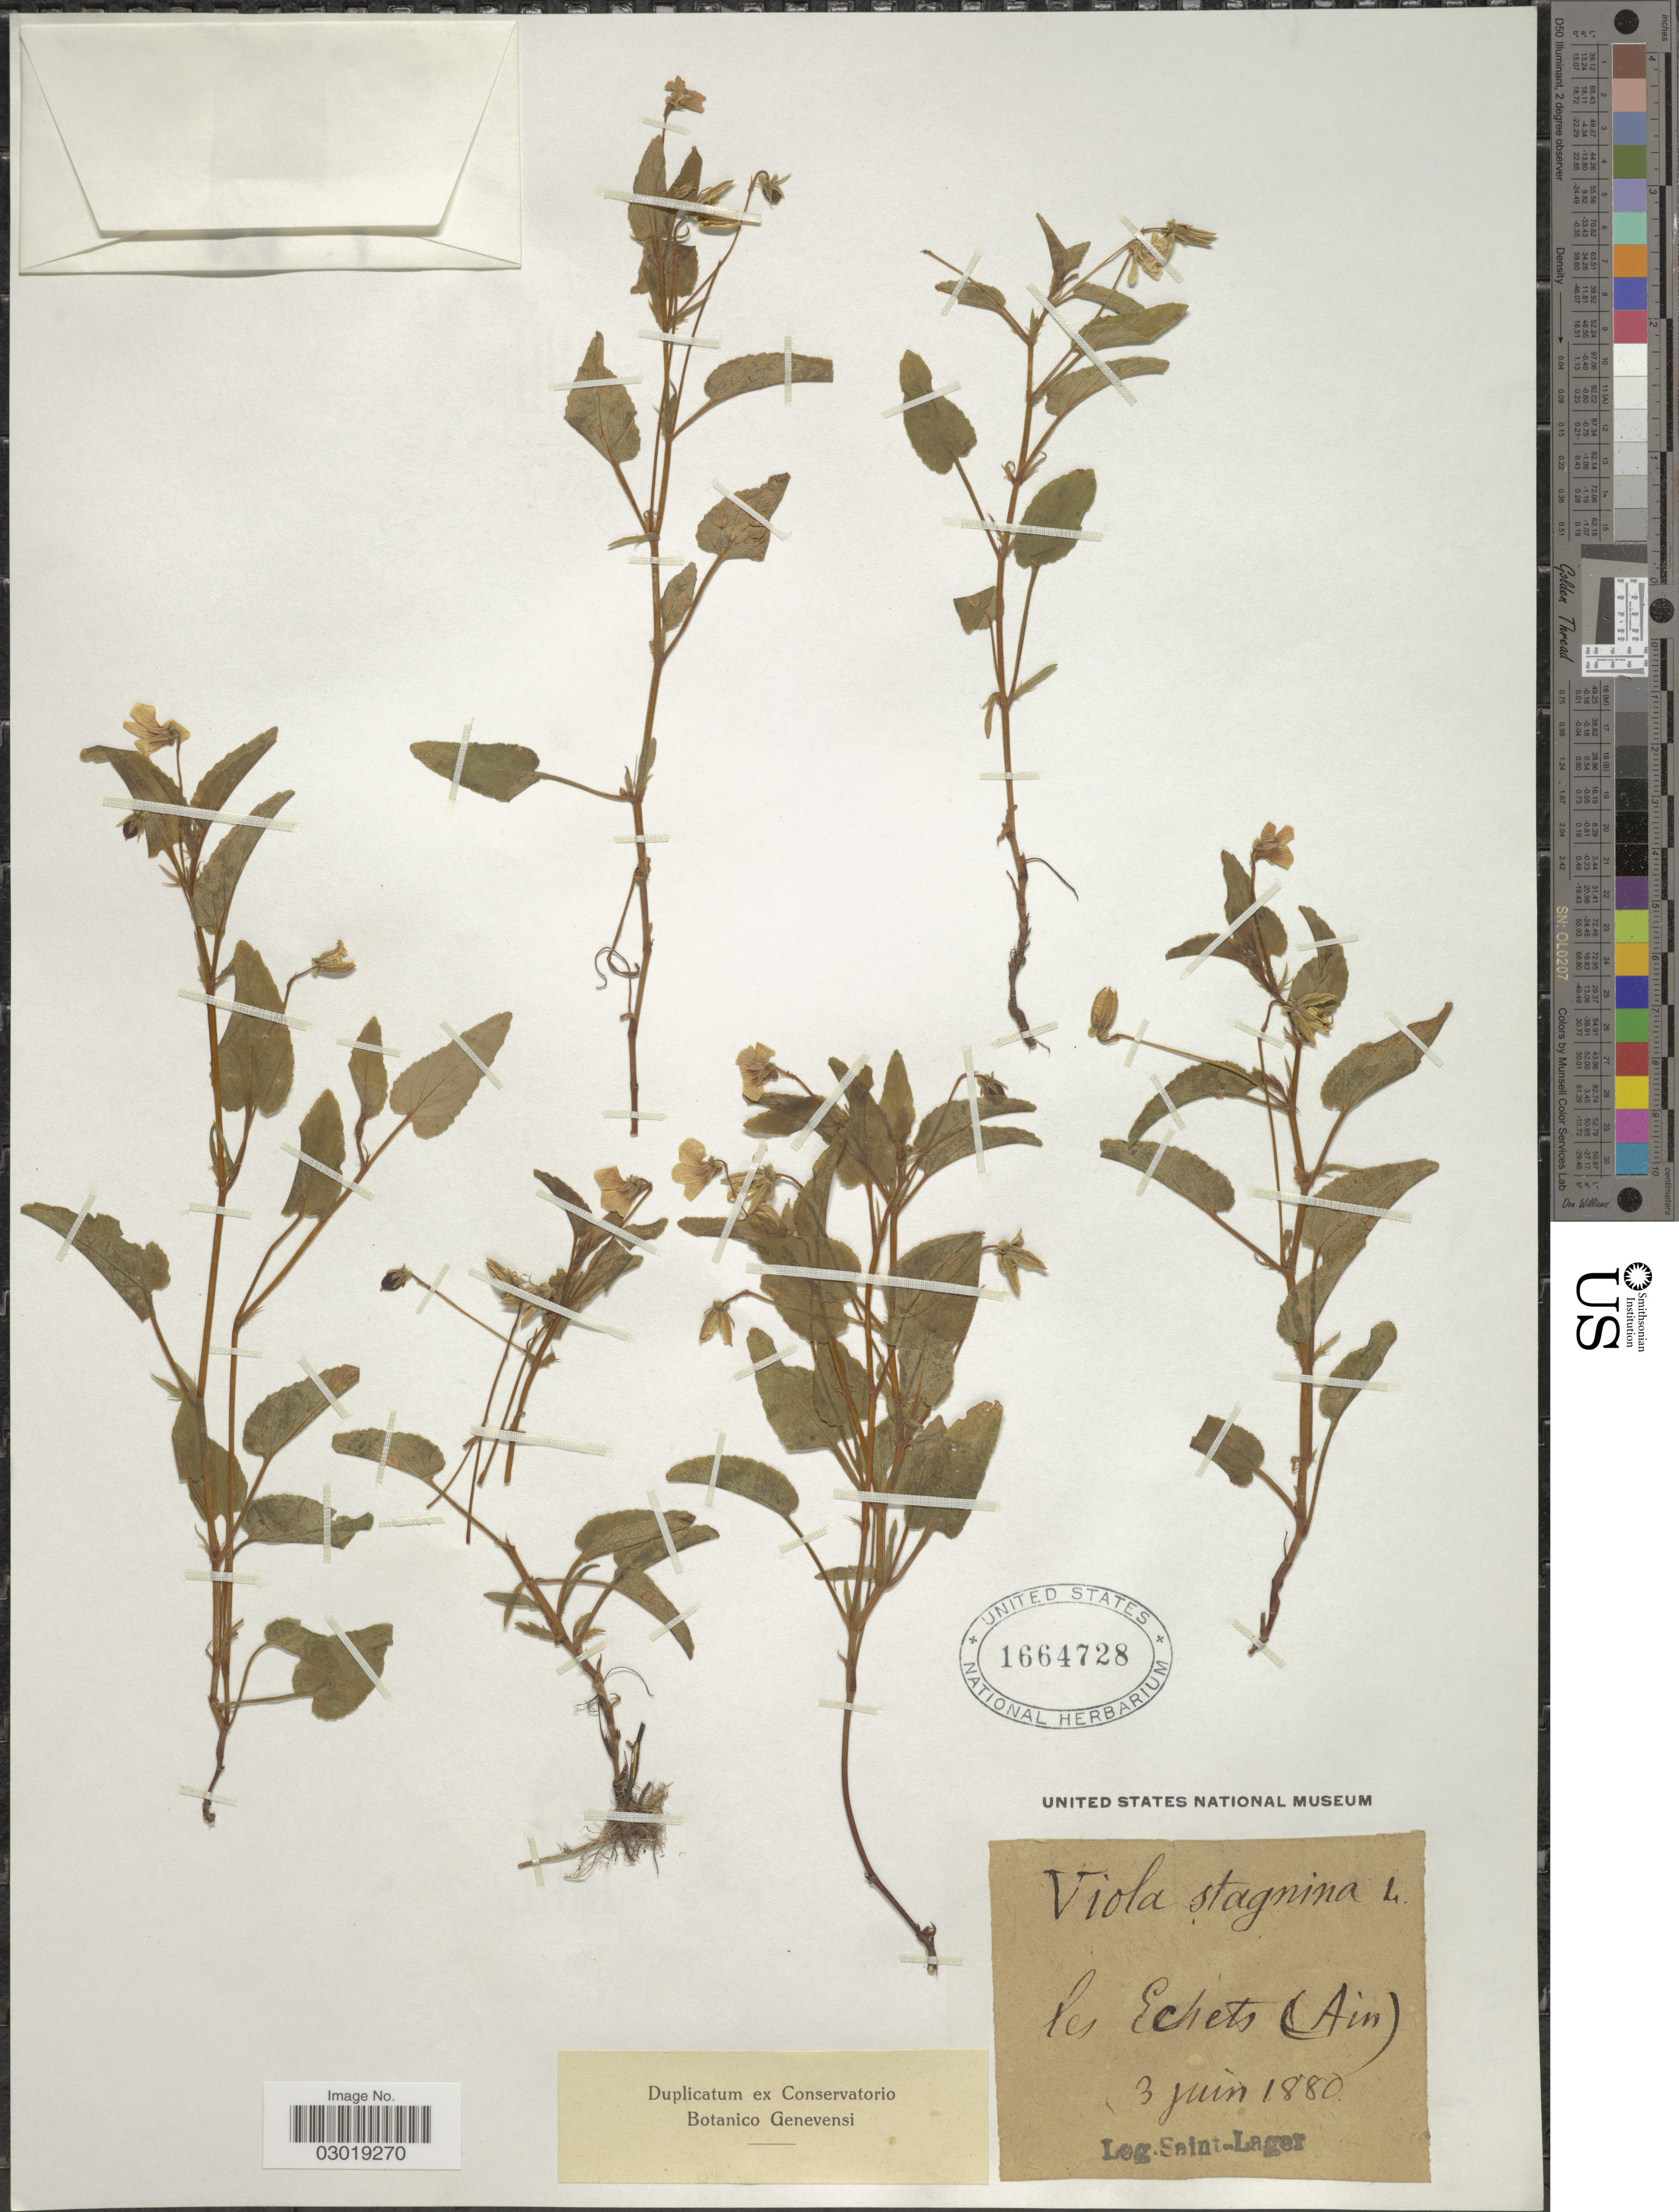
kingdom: Plantae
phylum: Tracheophyta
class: Magnoliopsida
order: Malpighiales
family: Violaceae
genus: Viola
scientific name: Viola stagnina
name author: Kit.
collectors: Saint-Lager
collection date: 1880-06-03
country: France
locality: Les Echets (Ain).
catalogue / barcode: US 1664728